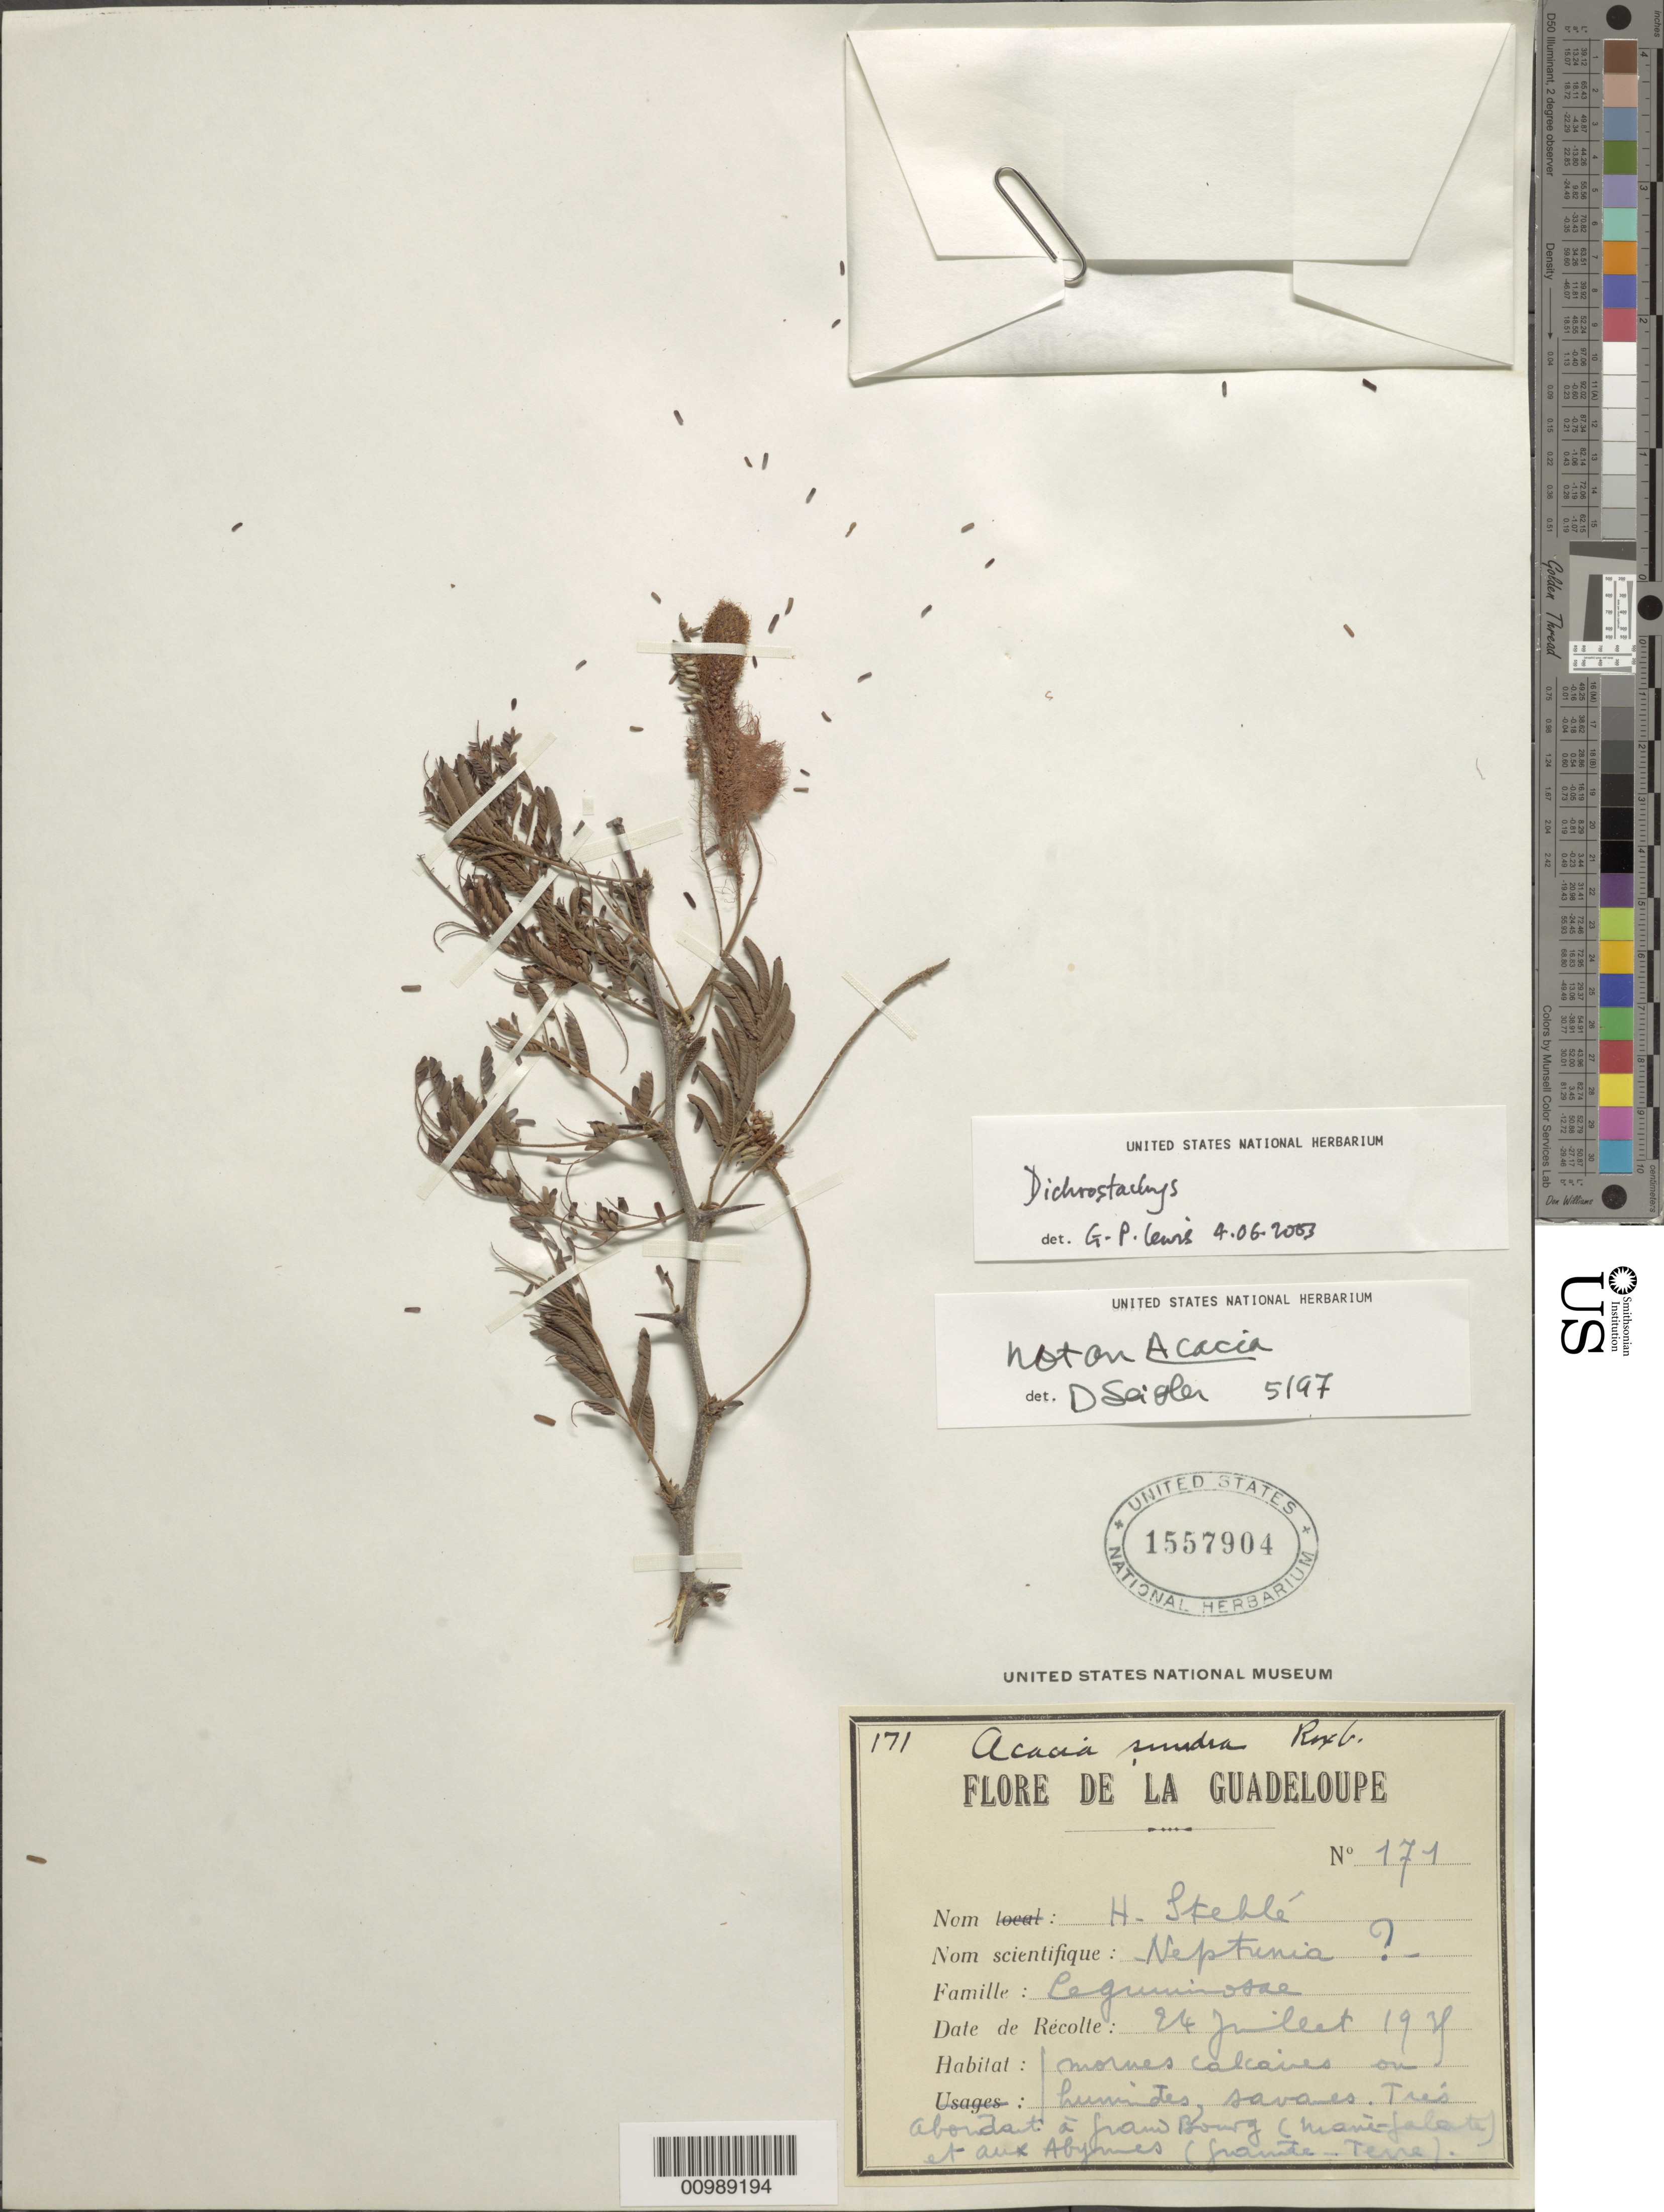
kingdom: Plantae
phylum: Tracheophyta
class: Magnoliopsida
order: Fabales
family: Fabaceae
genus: Dichrostachys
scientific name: Dichrostachys glomerata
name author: (Forssk.) Chiov.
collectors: H. Stehlé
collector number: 171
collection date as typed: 24 Jul 1939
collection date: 1939-07-24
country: Guadeloupe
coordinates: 0 N, 0 E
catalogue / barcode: US 1557904